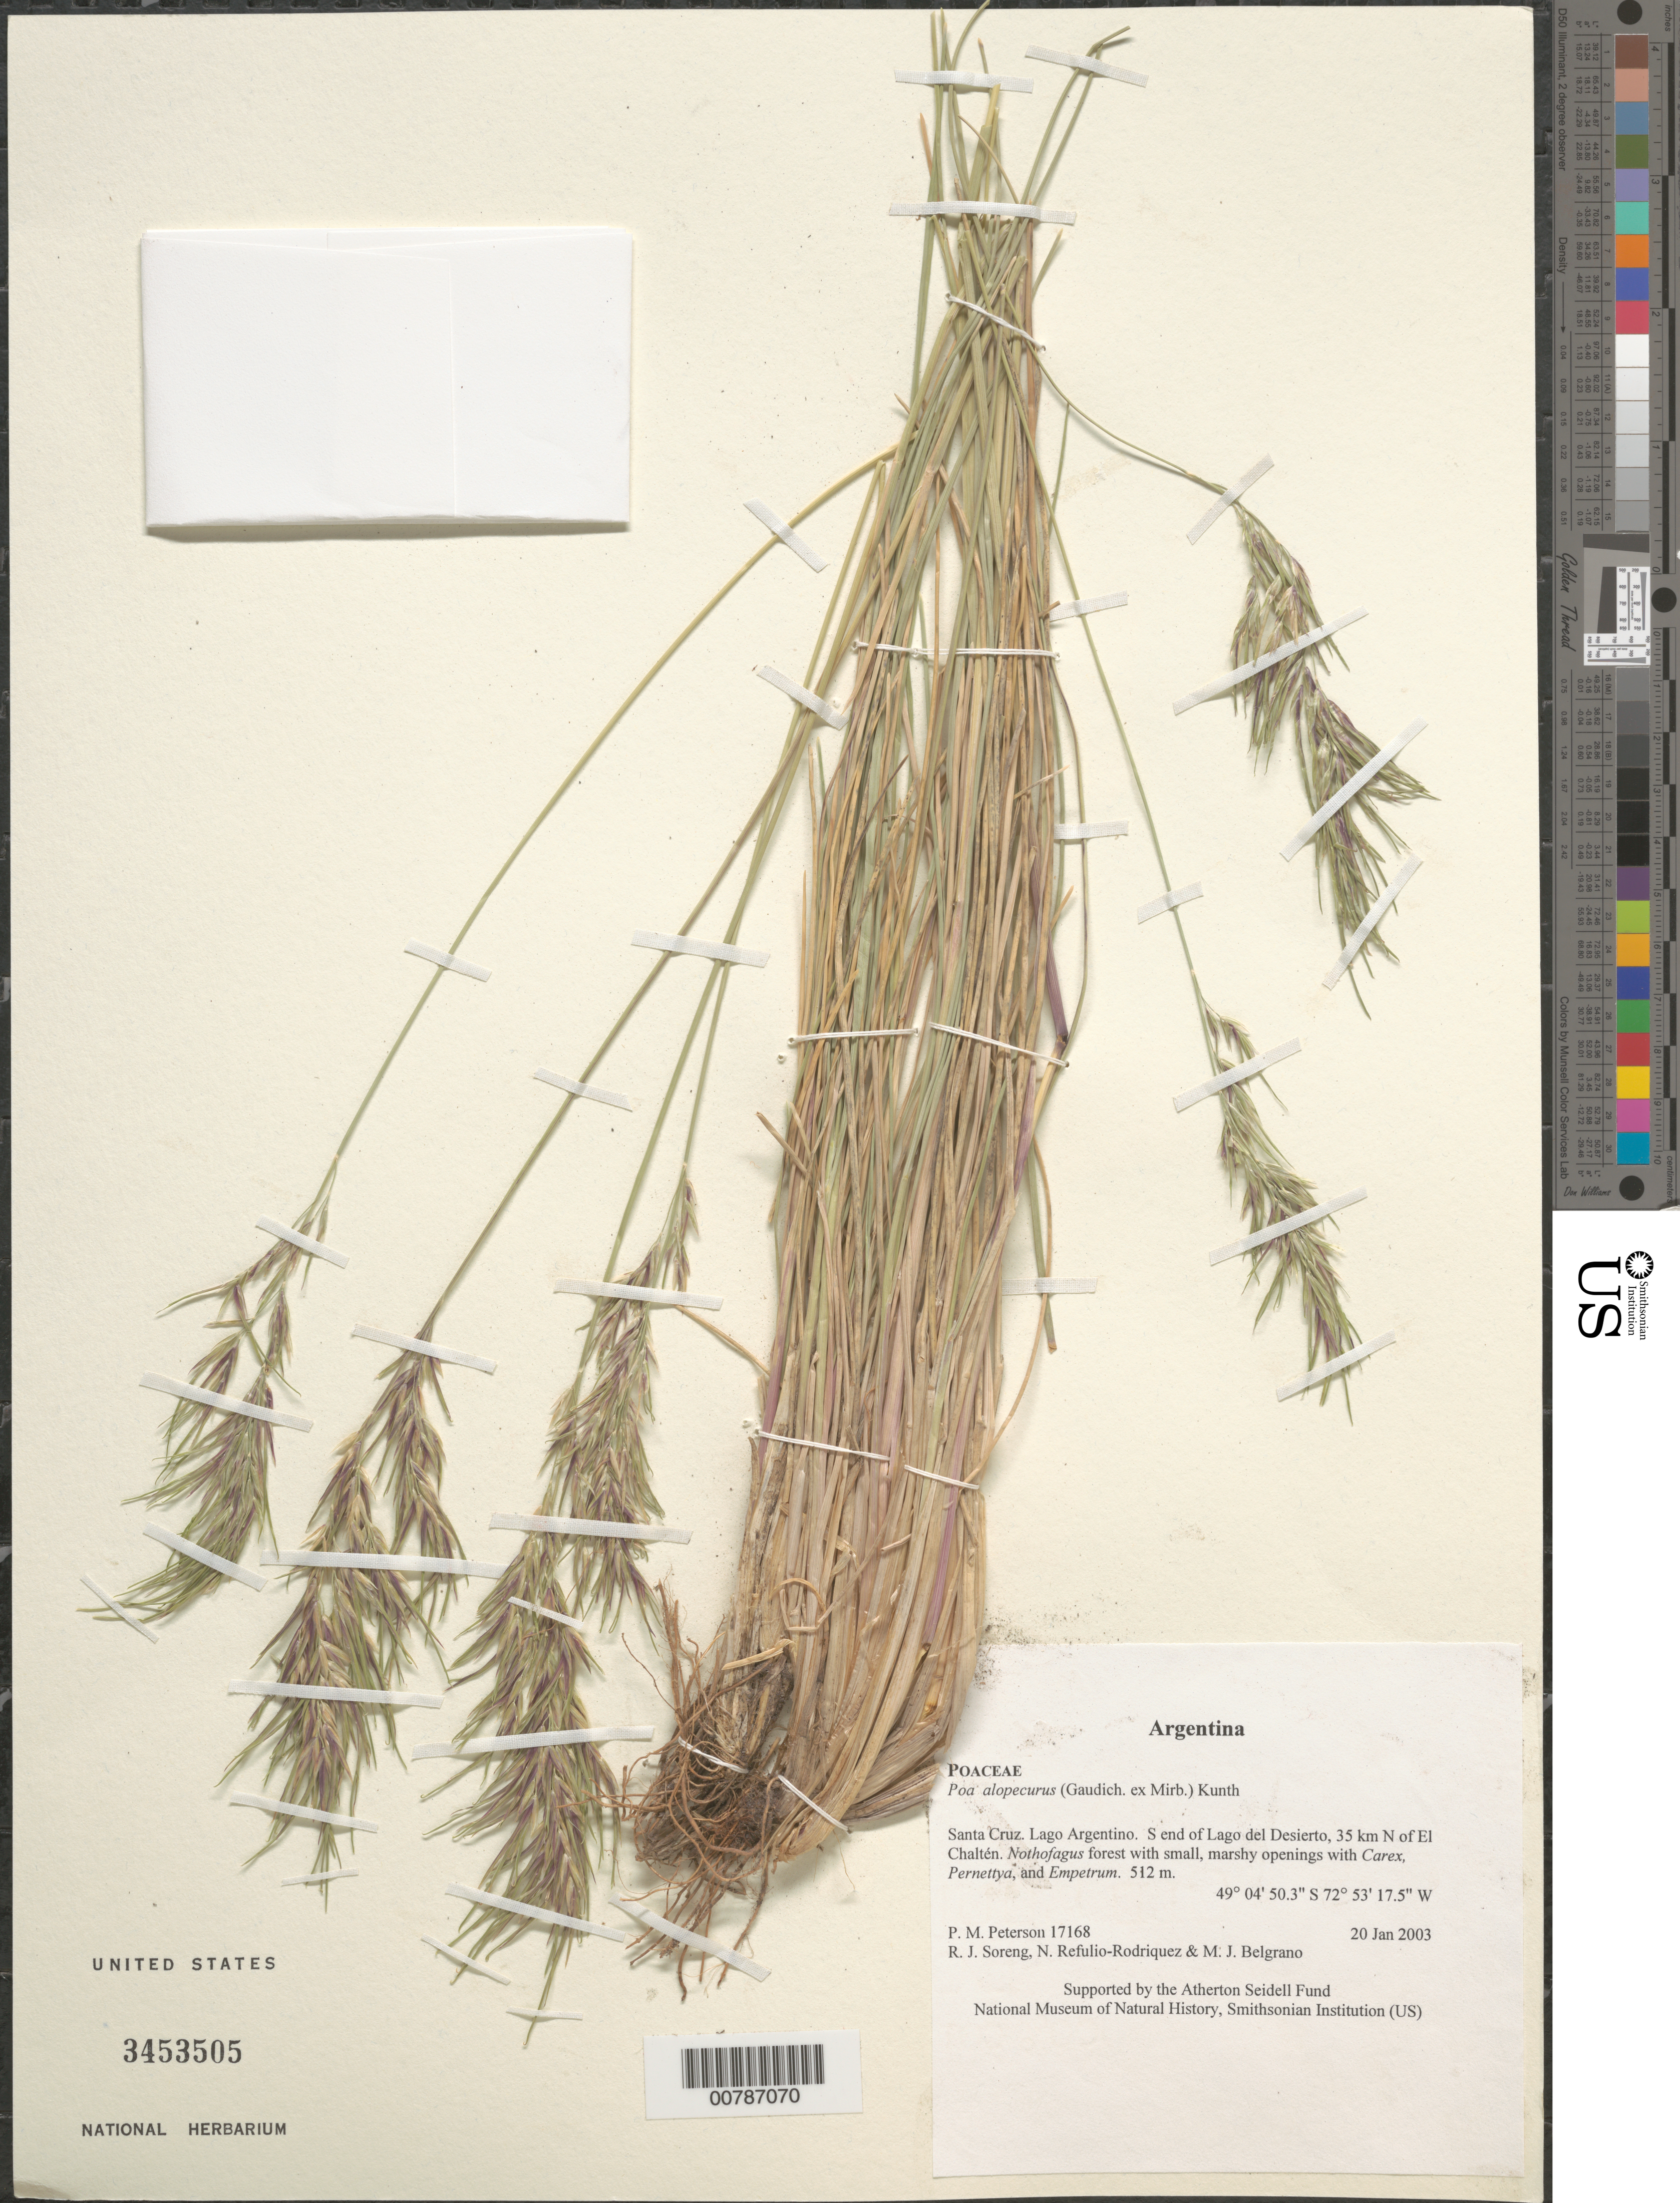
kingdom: Plantae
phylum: Tracheophyta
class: Liliopsida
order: Poales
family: Poaceae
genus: Poa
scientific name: Poa alopecurus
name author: (Gaudich. ex Mirb.) Kunth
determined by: Soreng, Robert J., Research Associate (BOT), Smithsonian Institution - National Museum of Natural History (UNITED STATES)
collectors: P. M. Peterson, R. J. Soreng, N. Refulio-Rodríguez & M. Belgrano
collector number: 17168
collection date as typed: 20 Jan 2003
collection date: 2003-01-20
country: Argentina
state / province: Santa Cruz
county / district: Lago Argentino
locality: S end of Lago del Desierto, 35 km N of El Chaltén. Nothofagus forest with small, marshy openings with Carex, Pernettya, and Empetrum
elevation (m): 512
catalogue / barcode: US 3453505